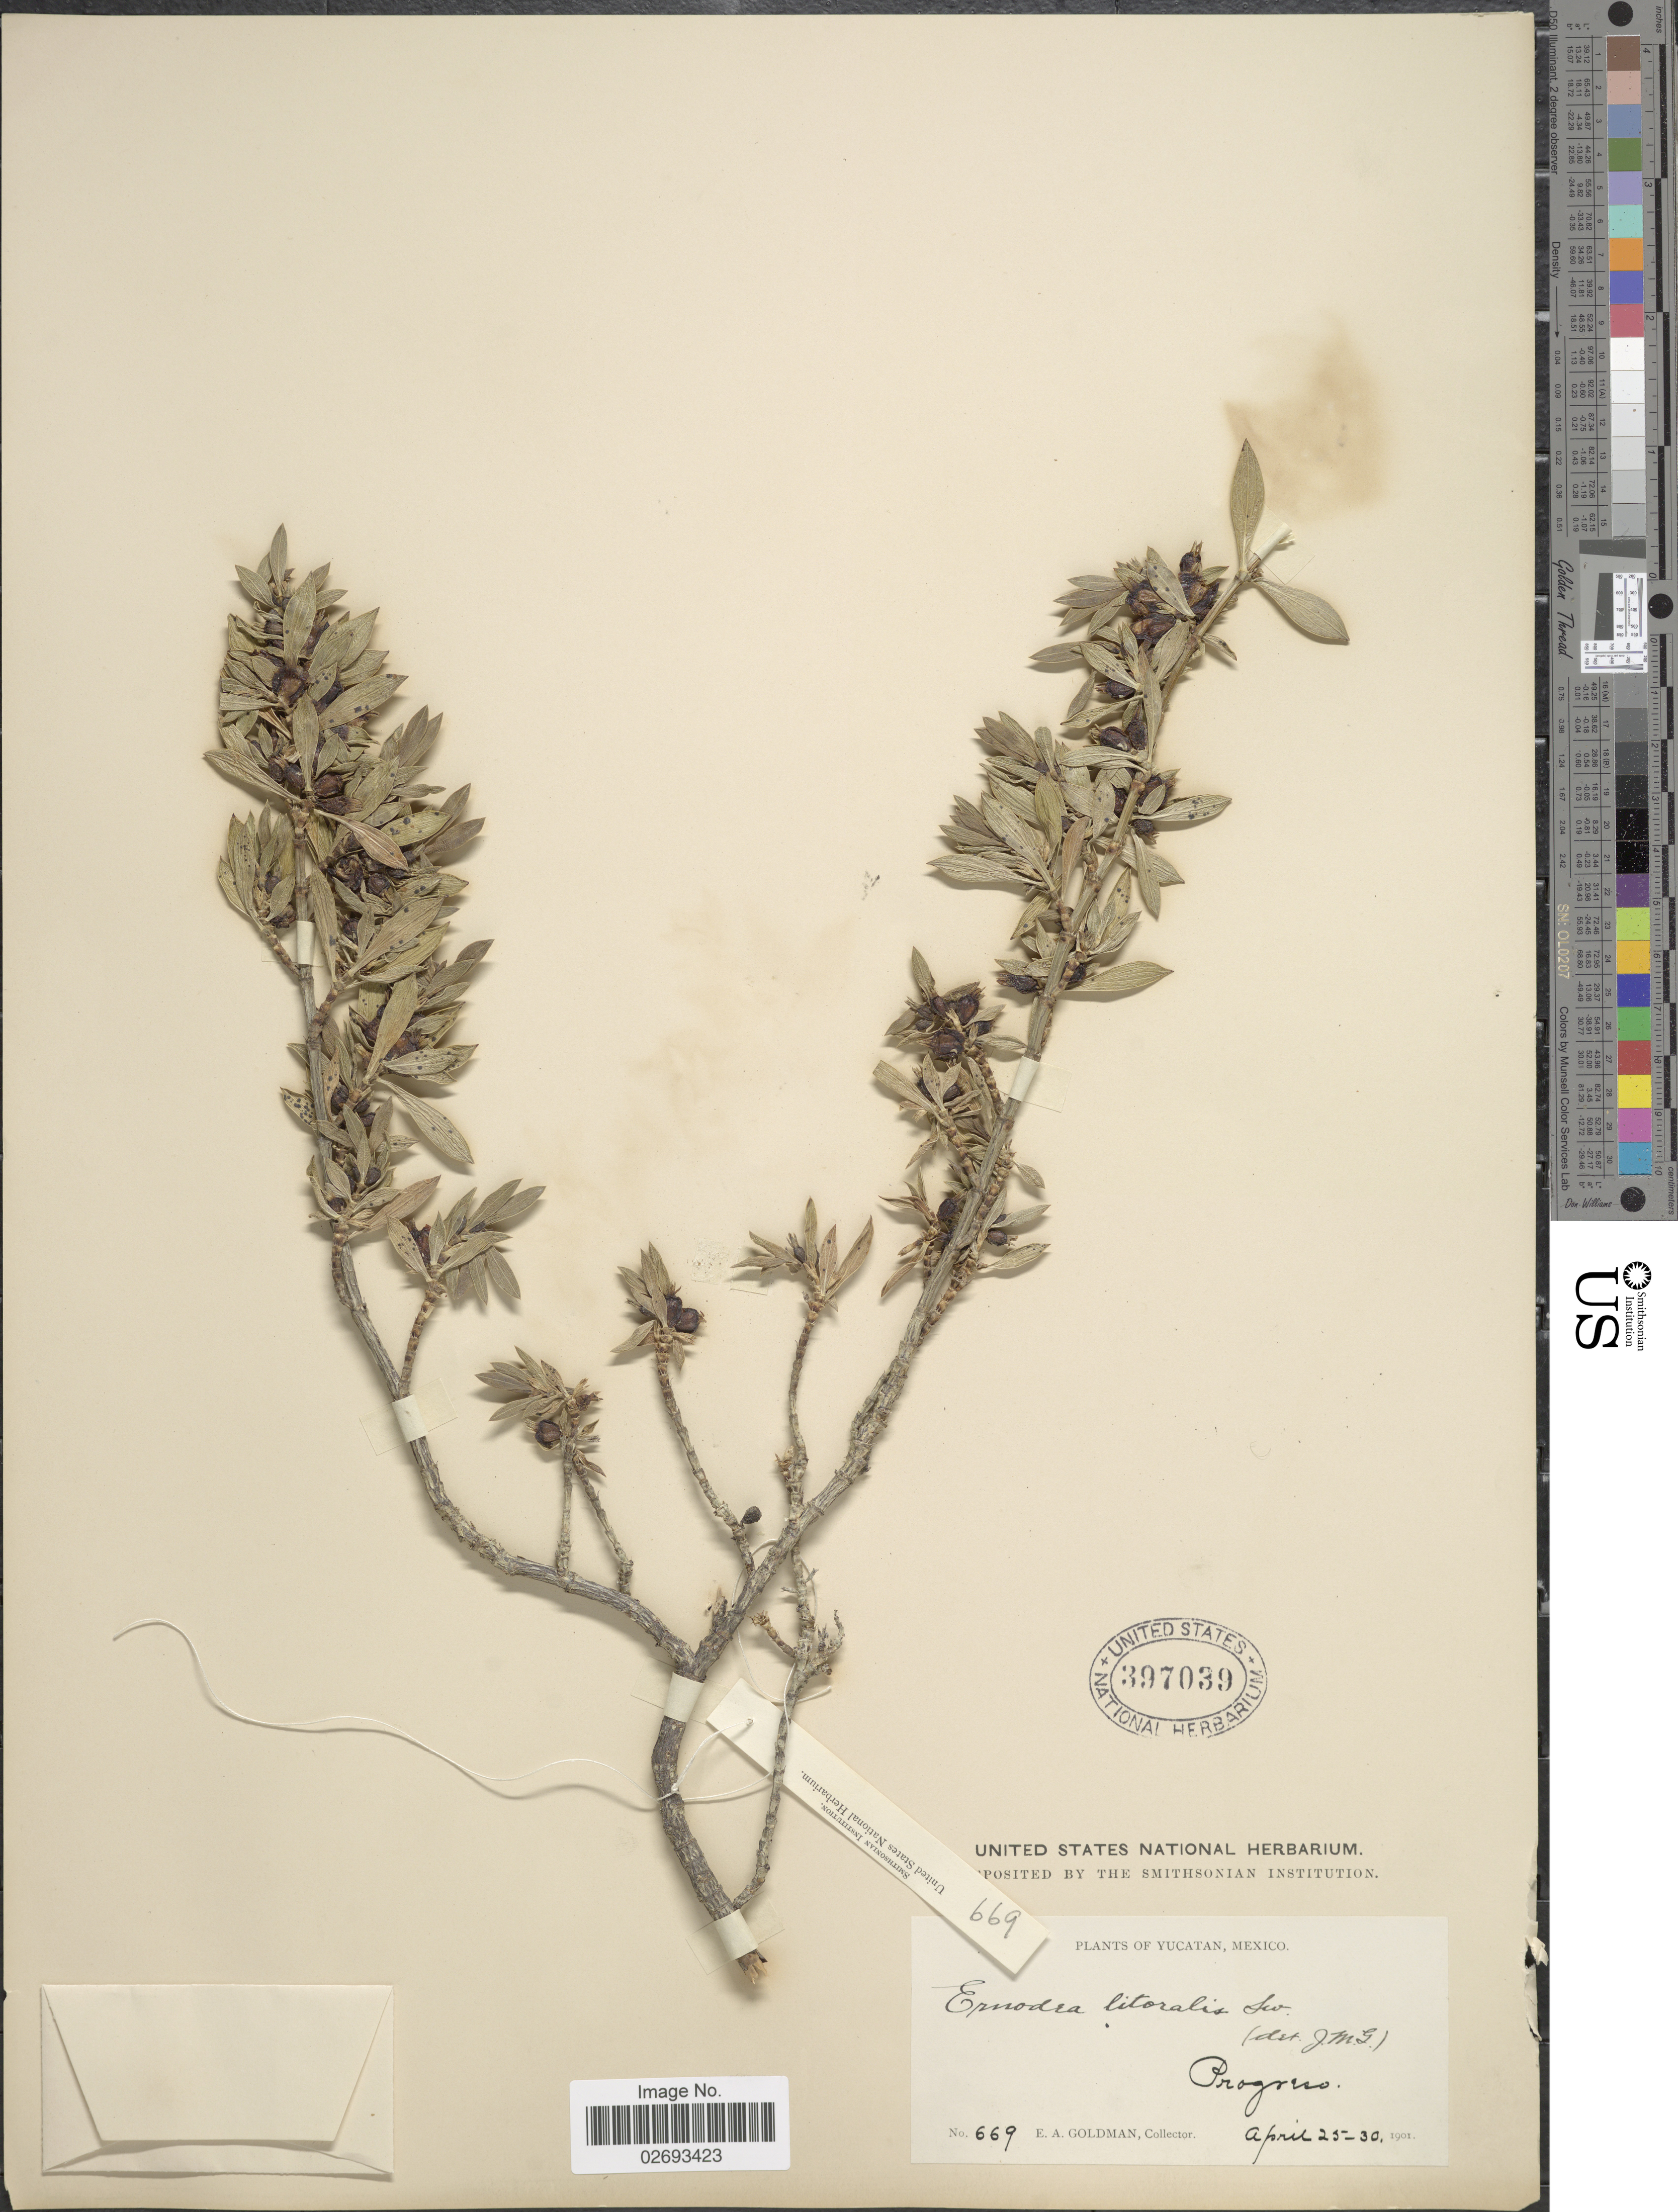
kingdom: Plantae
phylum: Tracheophyta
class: Magnoliopsida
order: Gentianales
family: Rubiaceae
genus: Ernodea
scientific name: Ernodea littoralis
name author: Sw.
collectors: E. A. Goldman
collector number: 669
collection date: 1901-04-25/1901-04-30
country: Mexico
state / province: Yucatán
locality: Progreso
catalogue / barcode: US 397039